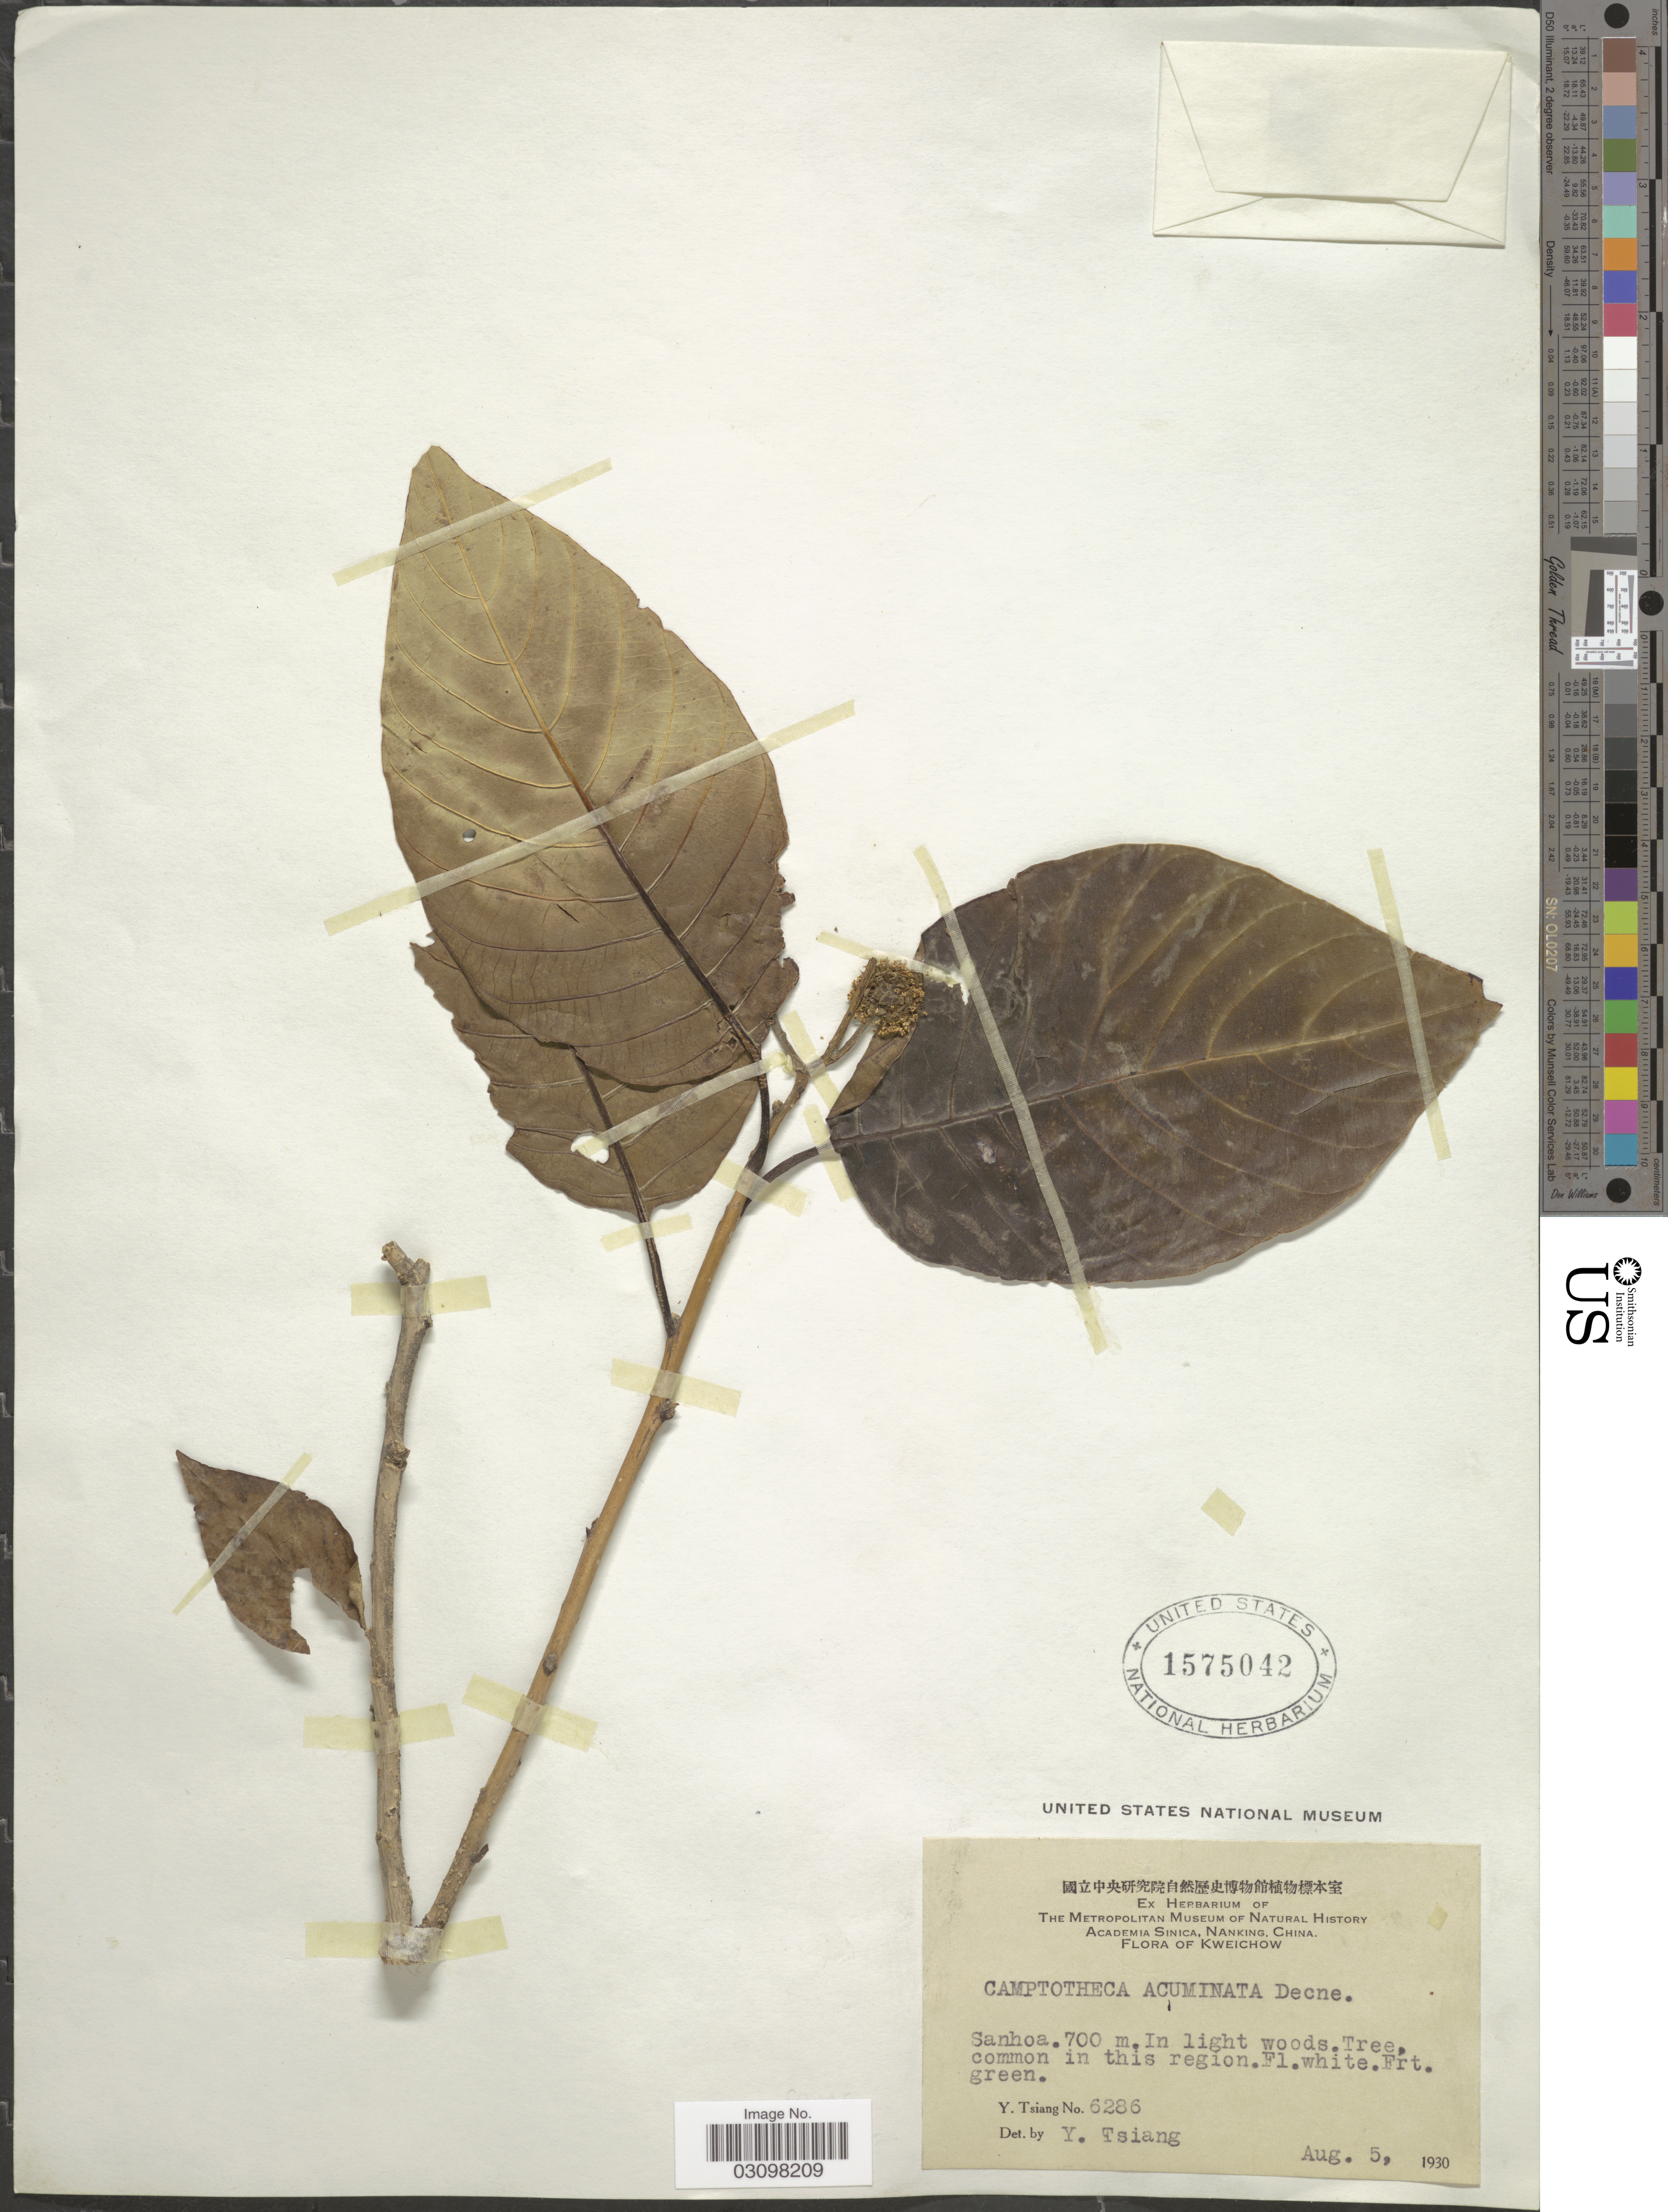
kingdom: Plantae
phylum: Tracheophyta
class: Magnoliopsida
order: Cornales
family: Nyssaceae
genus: Camptotheca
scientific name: Camptotheca acuminata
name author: Decne.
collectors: Y. Tsiang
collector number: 6286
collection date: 1930-08-05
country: China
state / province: Guizhou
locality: Kweichow. Sanhoa.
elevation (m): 700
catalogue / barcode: US 1575042